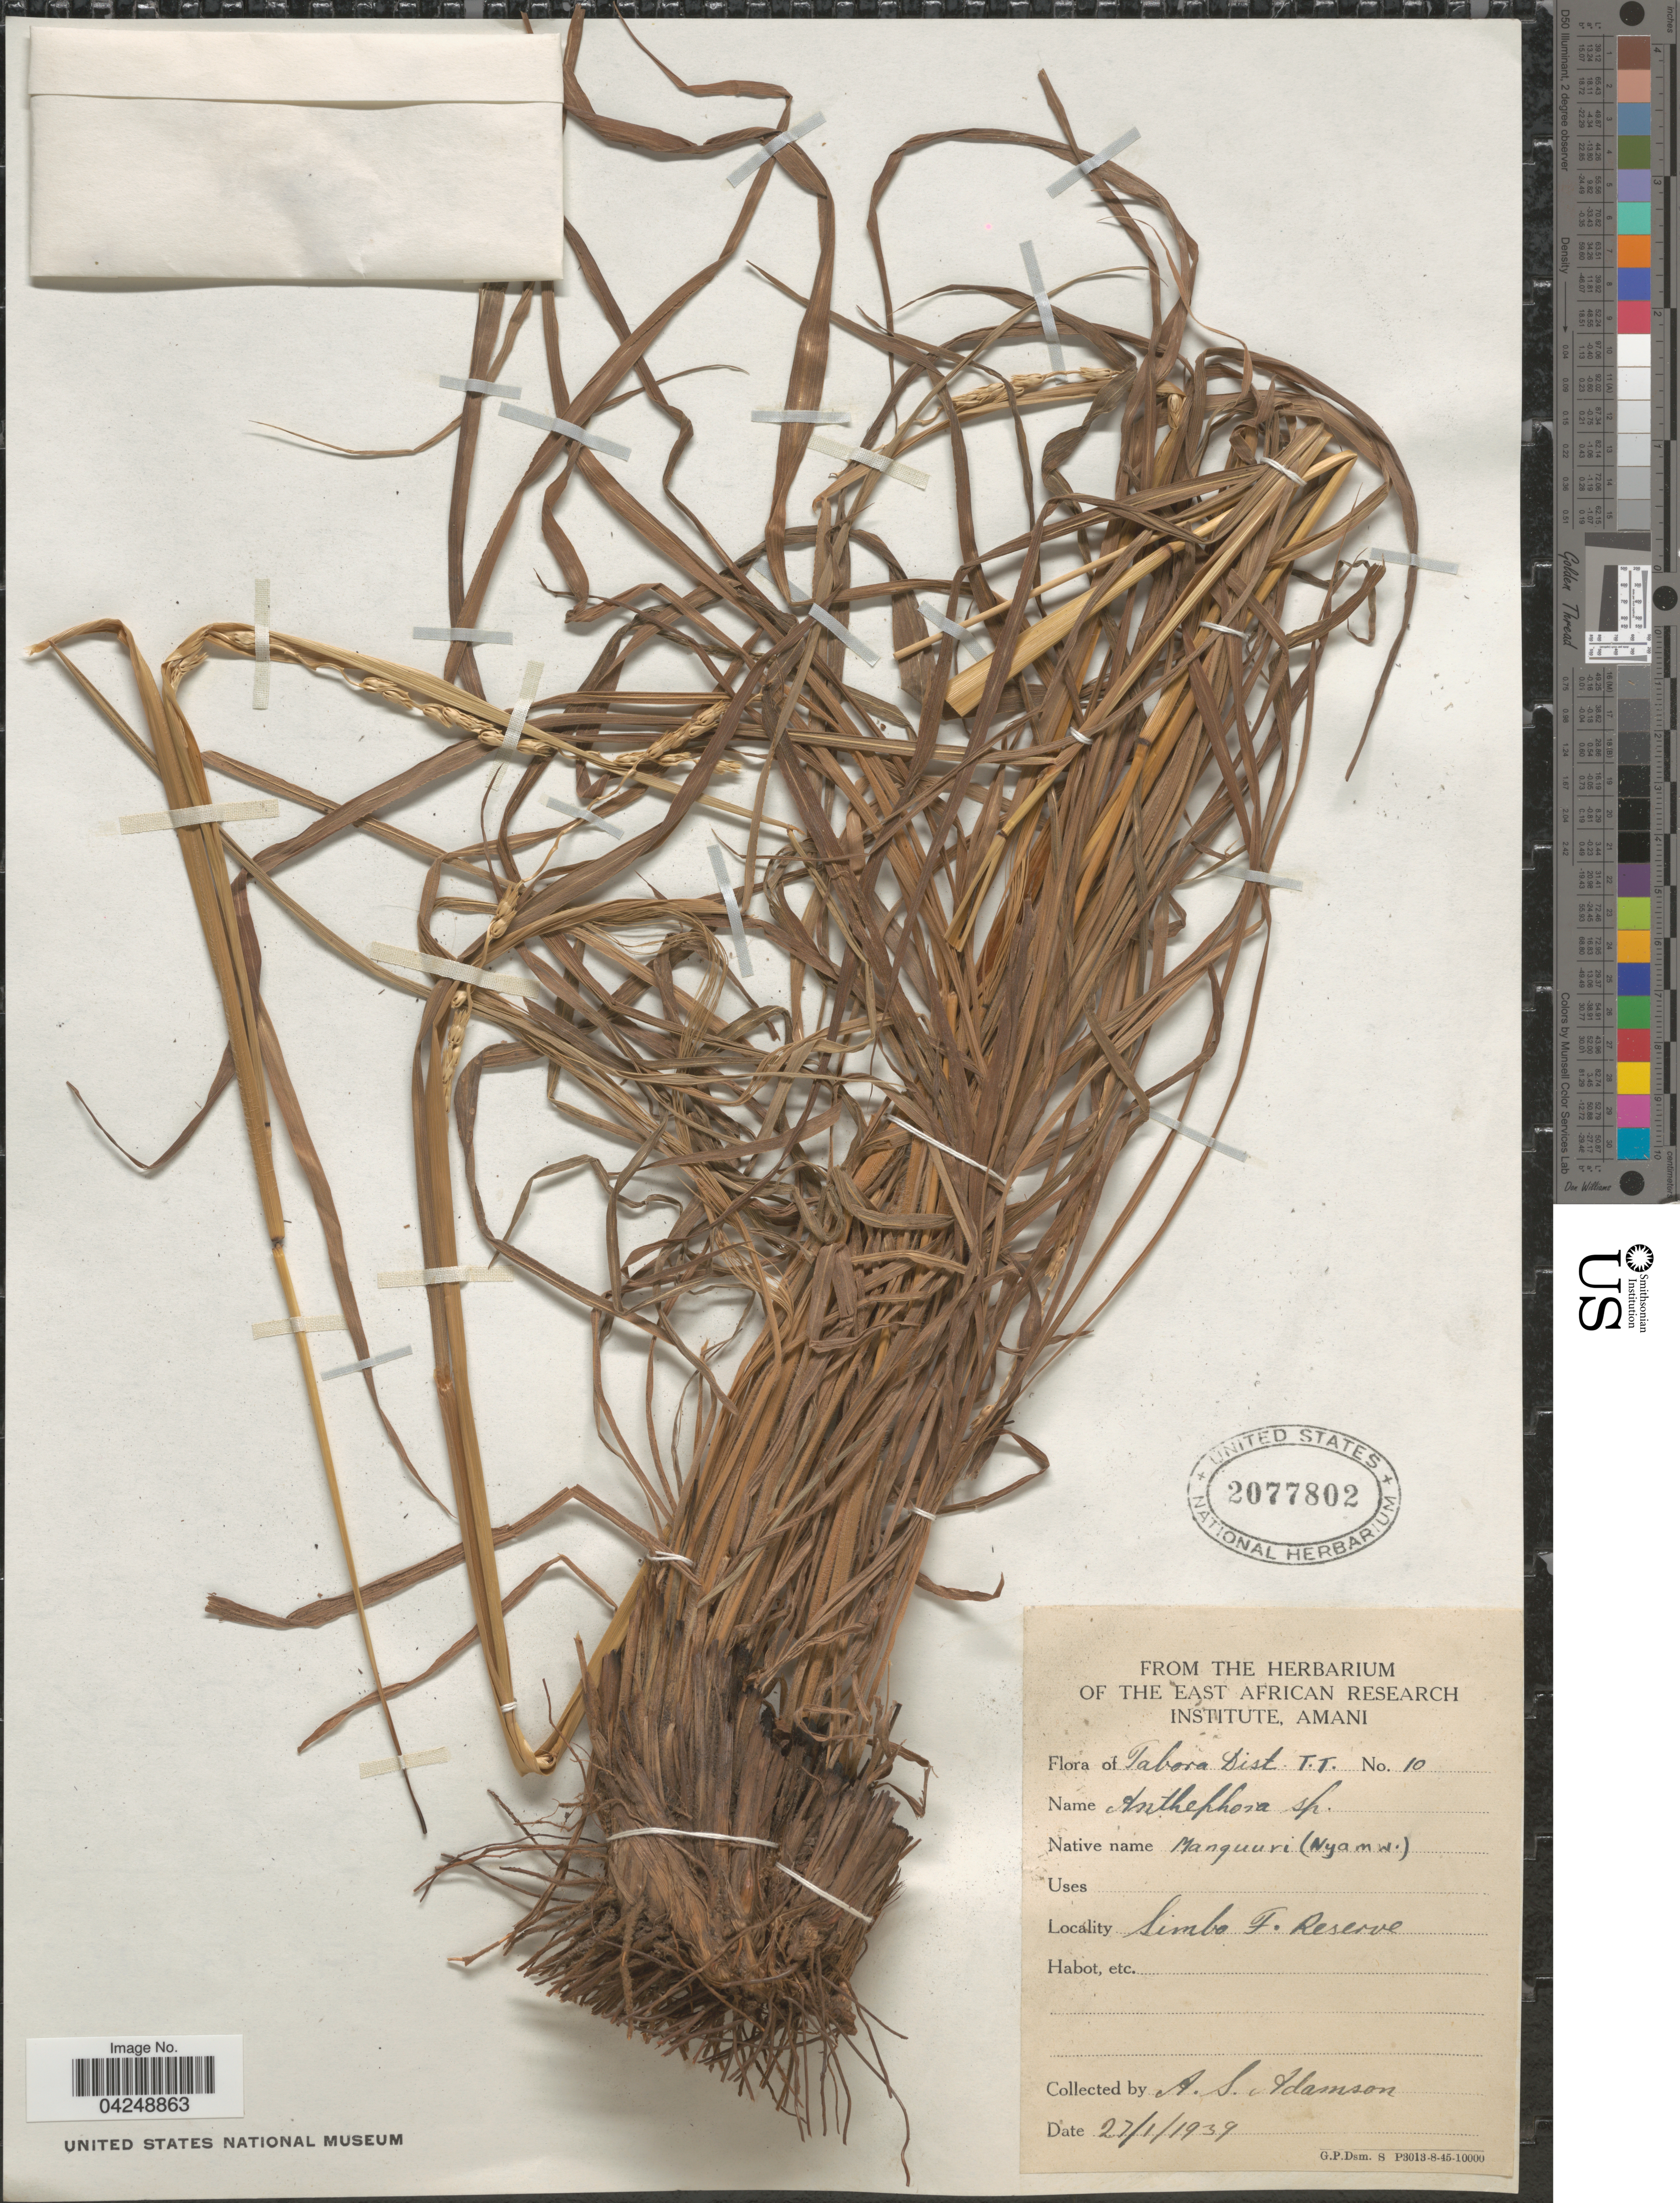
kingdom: Plantae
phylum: Tracheophyta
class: Liliopsida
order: Poales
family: Poaceae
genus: Anthephora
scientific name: Anthephora sp.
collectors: A. Adamson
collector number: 10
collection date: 1939-01-27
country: Tanzania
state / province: Tabora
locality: Tabora Dist. T.T. Simbo F. Reserve.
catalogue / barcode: US 2077802